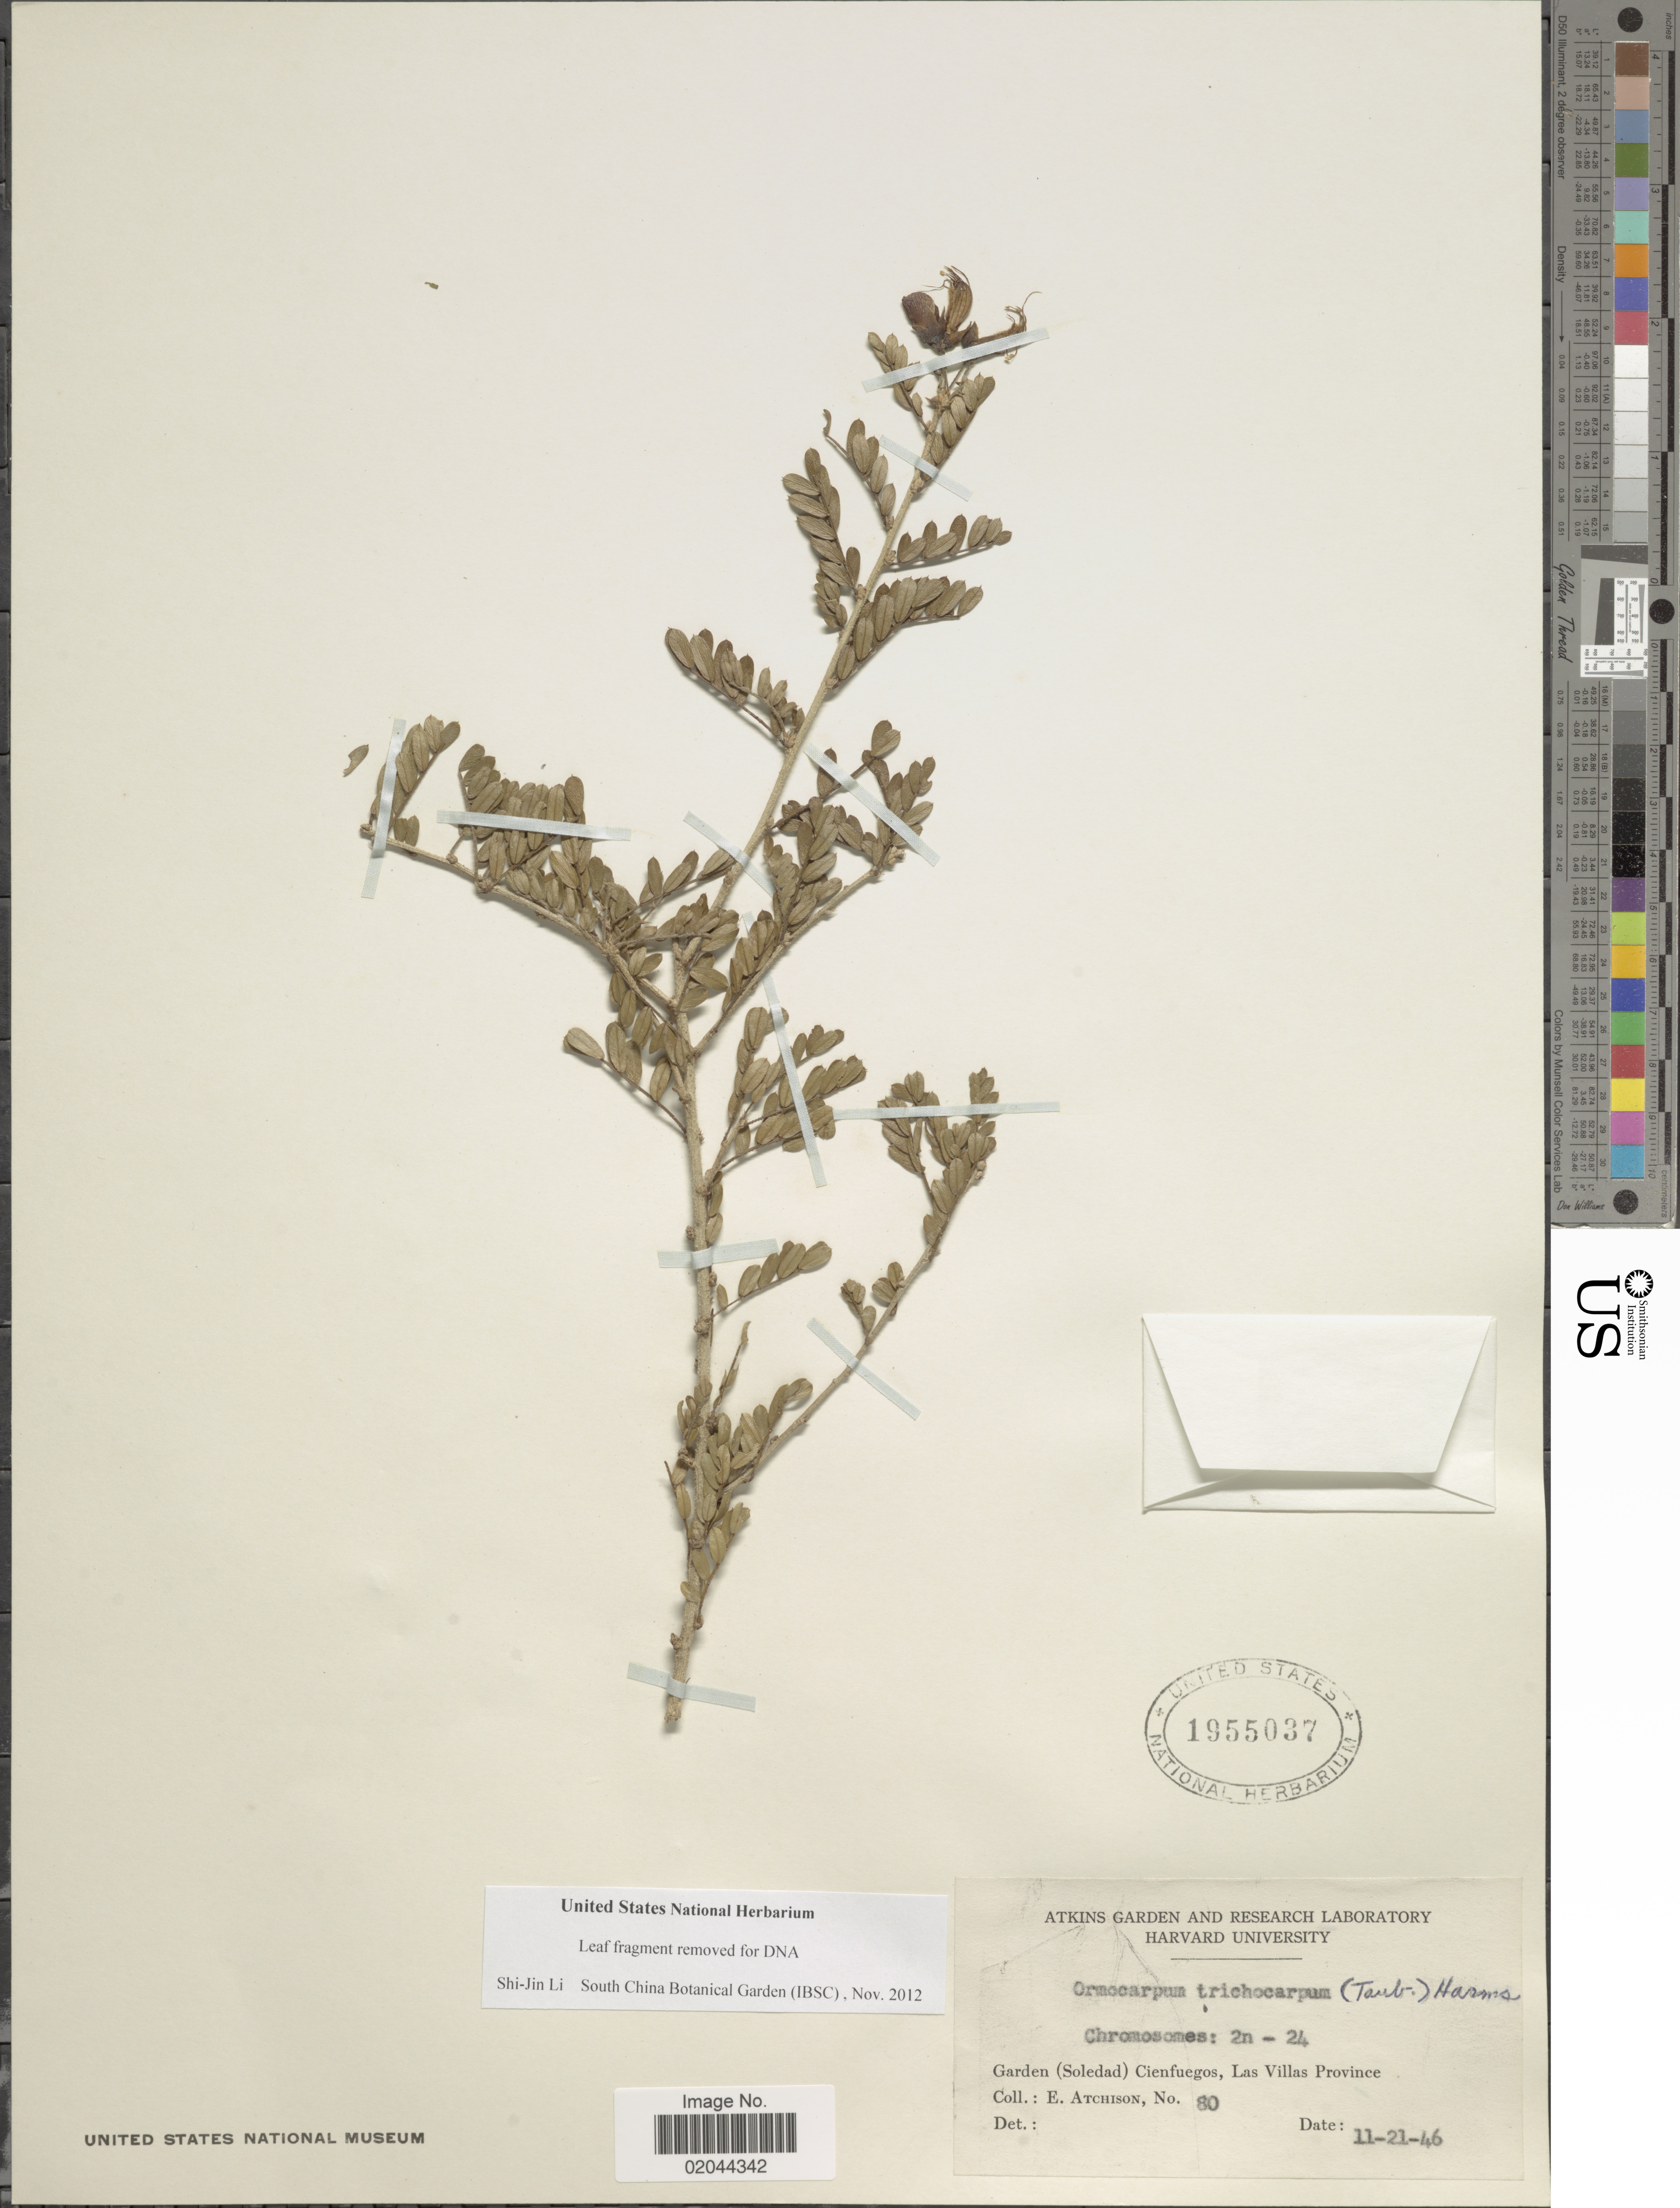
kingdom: Plantae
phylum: Tracheophyta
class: Magnoliopsida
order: Fabales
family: Fabaceae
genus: Ormocarpum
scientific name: Ormocarpum trichocarpum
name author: (Taub.) Engl.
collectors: E. Atchison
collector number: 80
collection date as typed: Transcribed d/m/y: 21/11/46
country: Cuba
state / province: Las Villas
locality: Garden (Soledad) Cienfuegas, Las Villas Province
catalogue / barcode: US 1955037